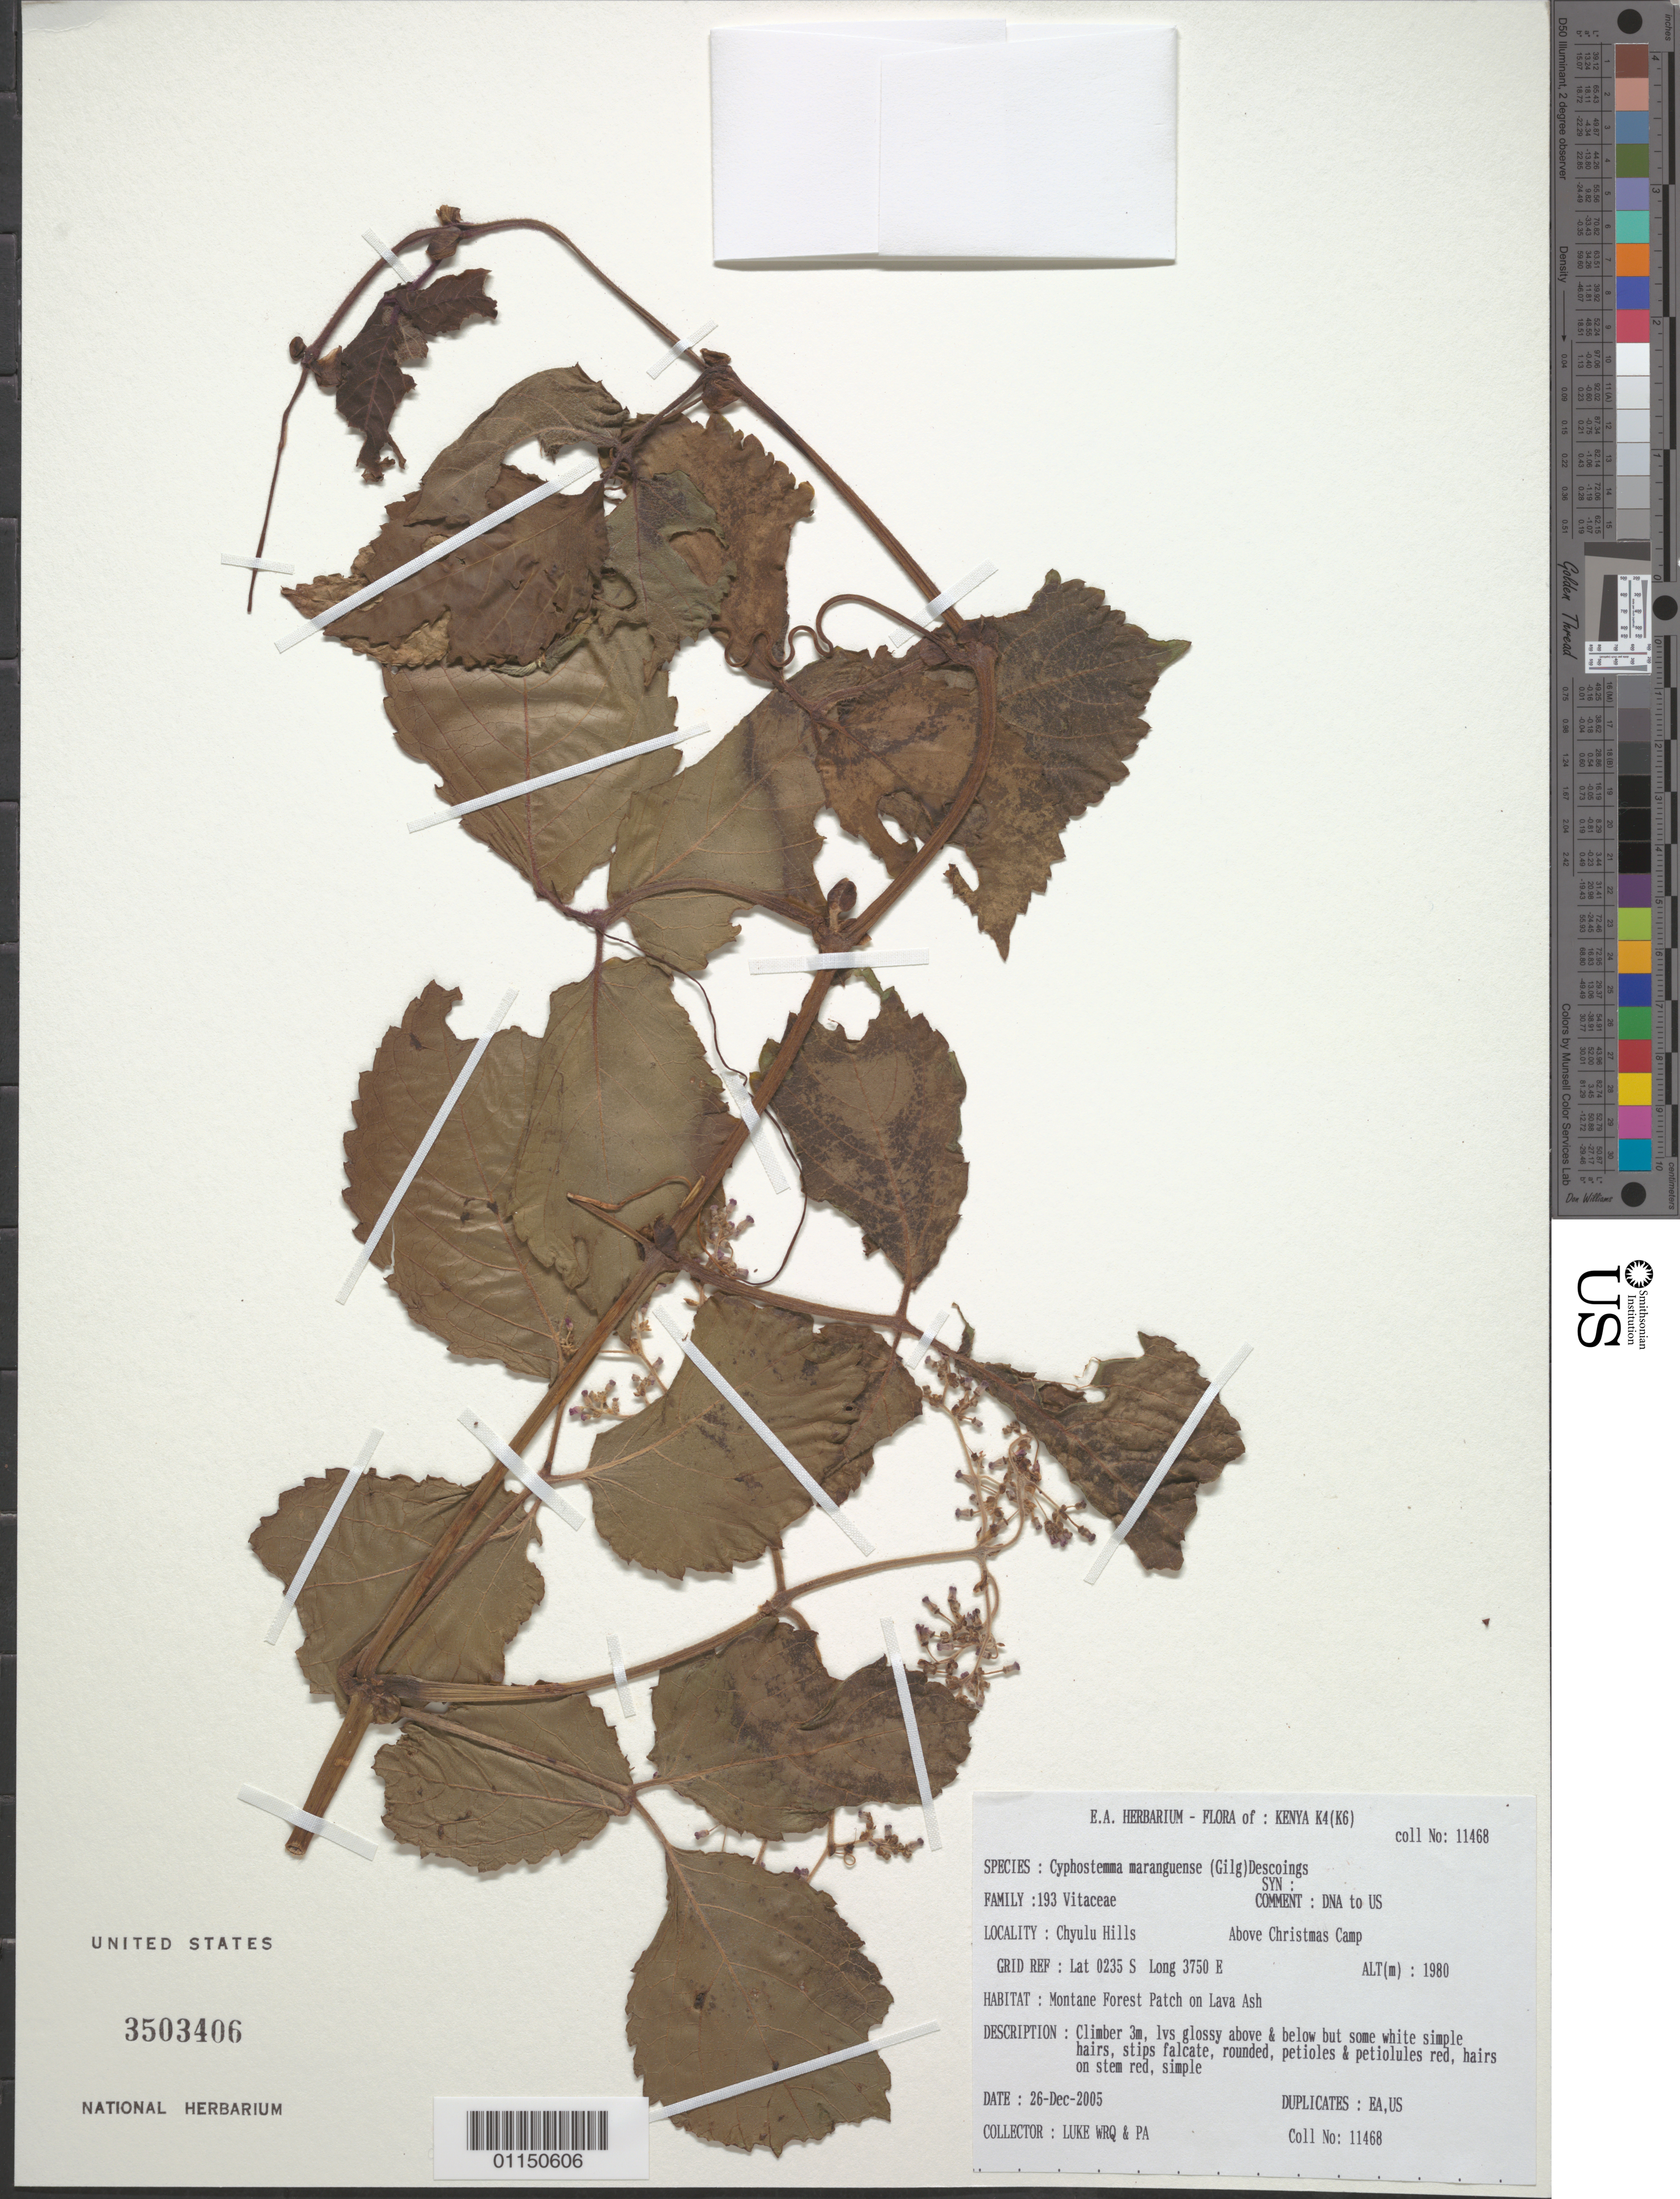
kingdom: Plantae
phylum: Tracheophyta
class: Magnoliopsida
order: Vitales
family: Vitaceae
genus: Cyphostemma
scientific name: Cyphostemma maranguense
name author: (Gilg) Desc.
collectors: Q. Luke & P. Luke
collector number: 11468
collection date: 2005-12-26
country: Kenya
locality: Chyulu Hills. Above Christmas Camp.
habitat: Montane Forest Patch on Lava Ash. Climber.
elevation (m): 1980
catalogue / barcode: US 3503406